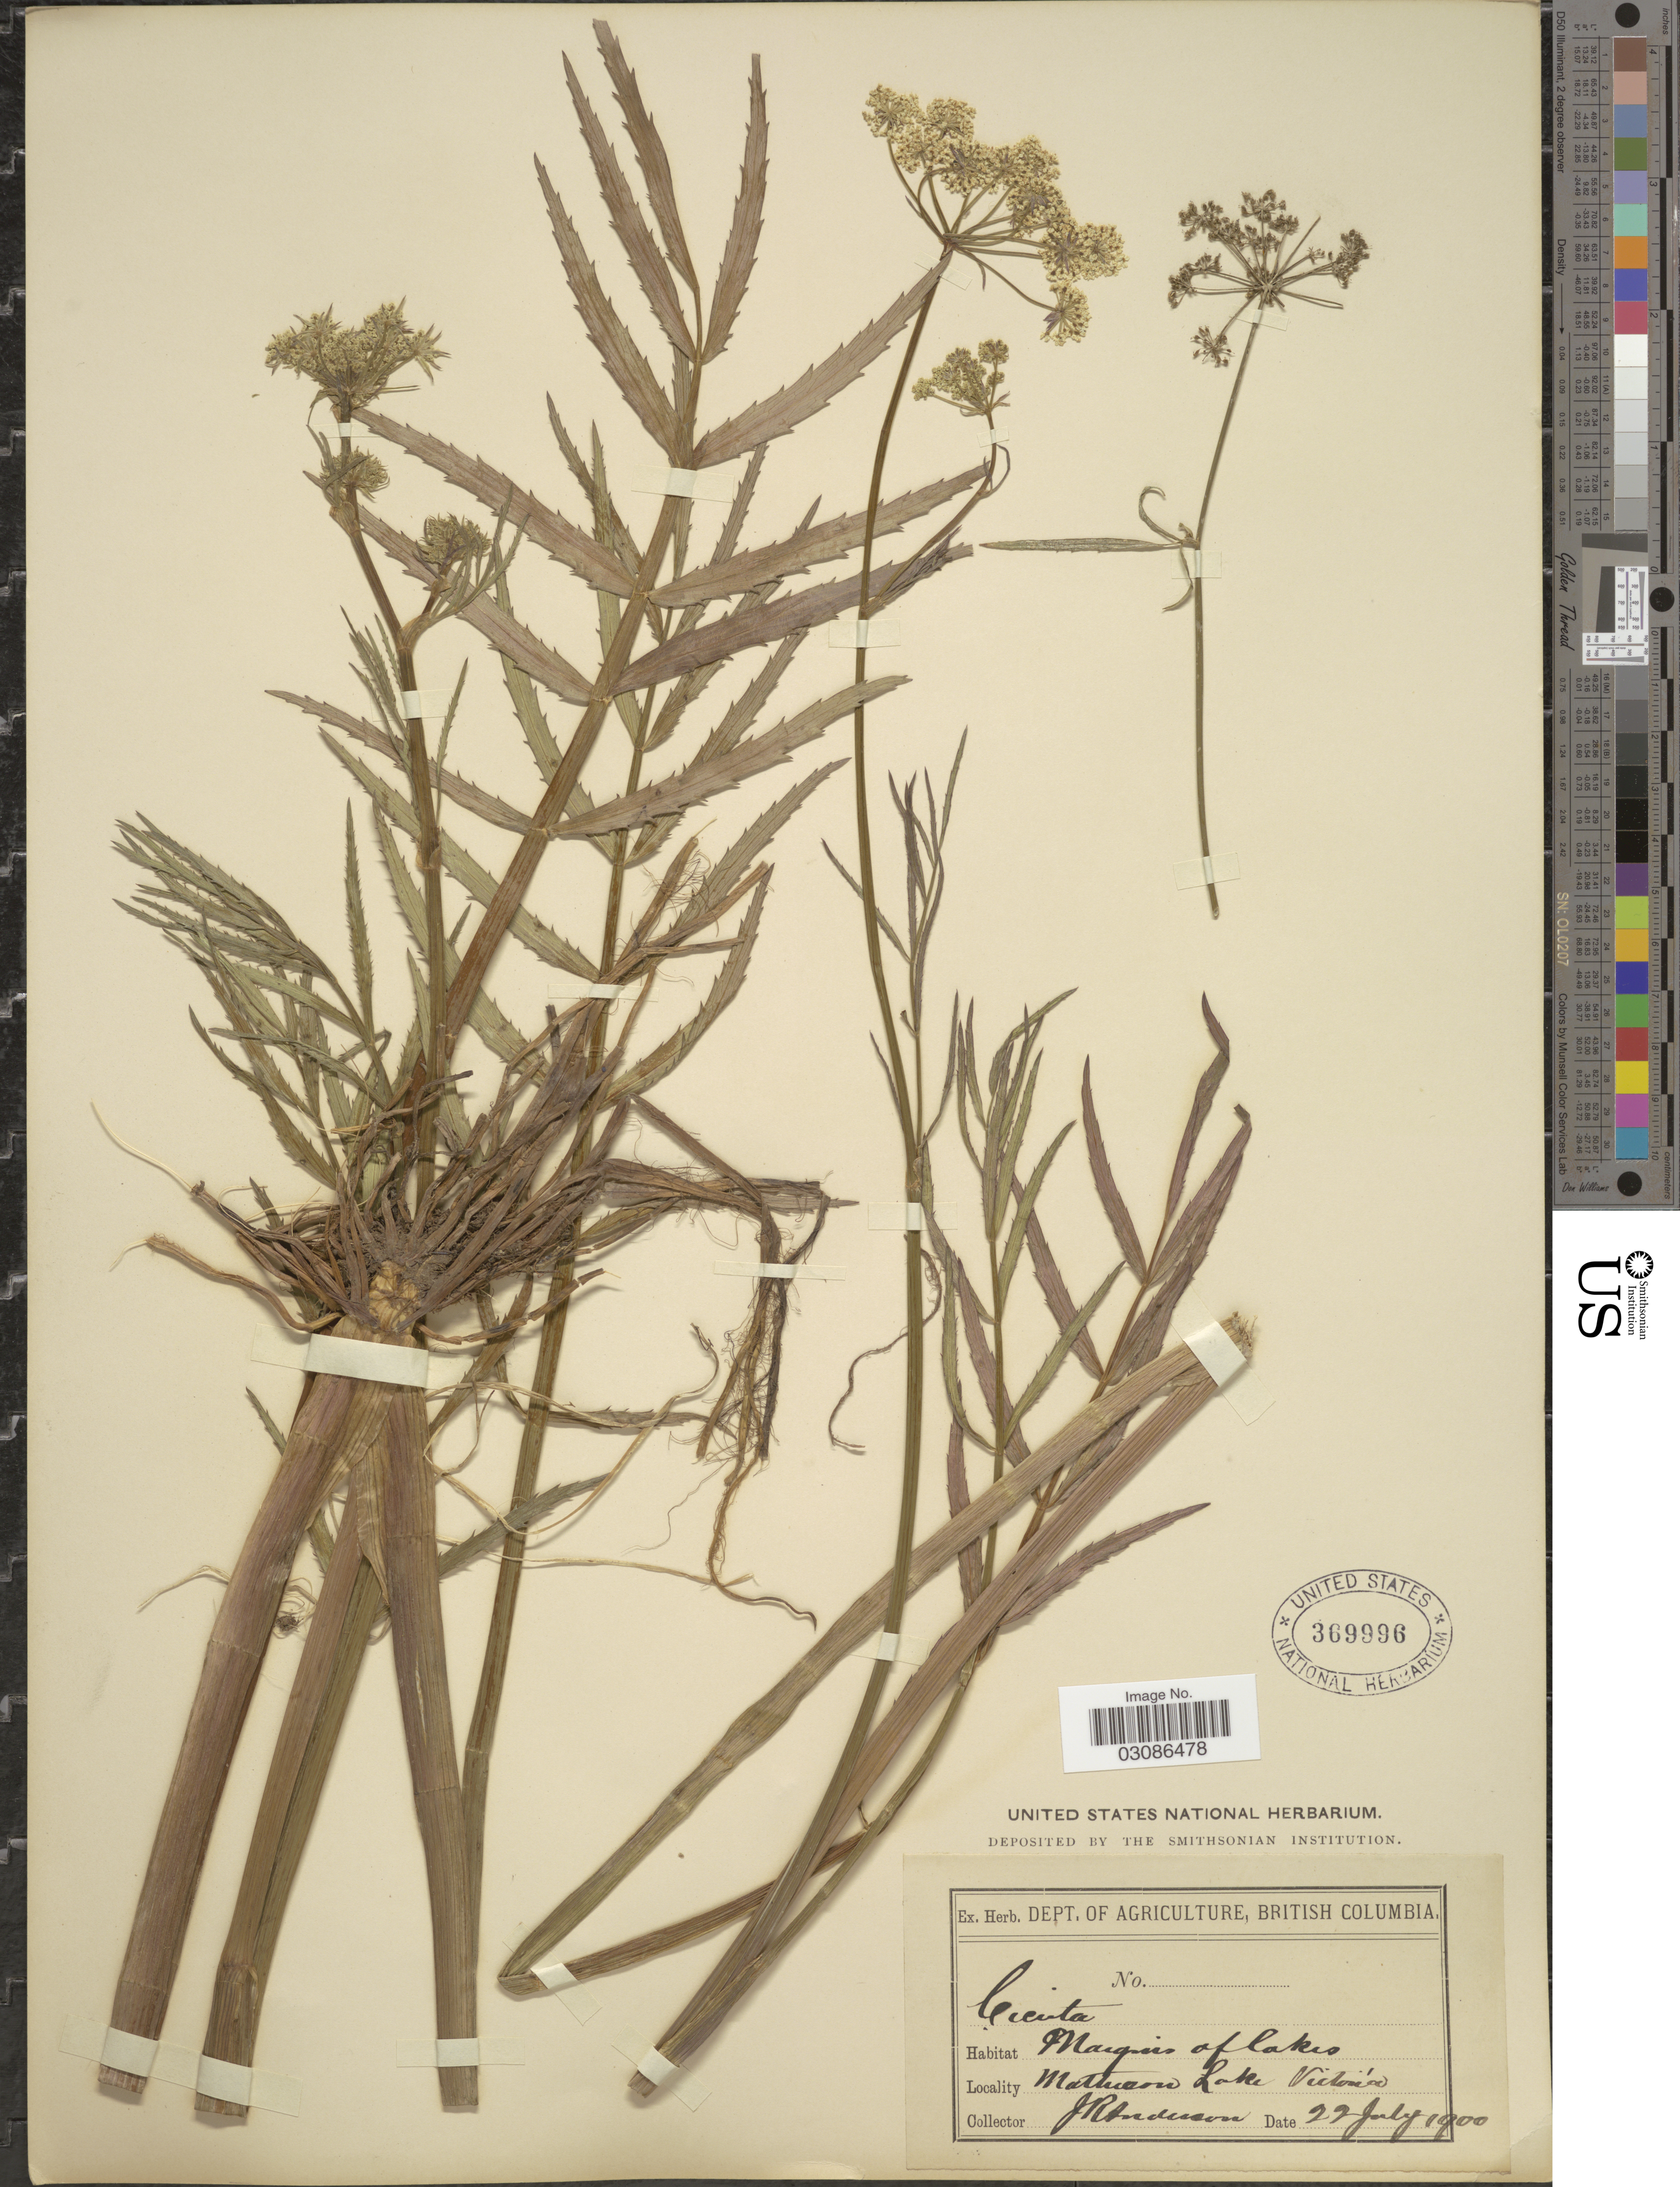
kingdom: Plantae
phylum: Tracheophyta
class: Magnoliopsida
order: Apiales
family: Apiaceae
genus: Sium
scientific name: Sium suave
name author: Walter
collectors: J. R. Anderson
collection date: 1900-07-22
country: Canada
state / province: British Columbia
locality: Margins of lakes, Matheson Lake, Victoria.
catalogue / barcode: US 369996